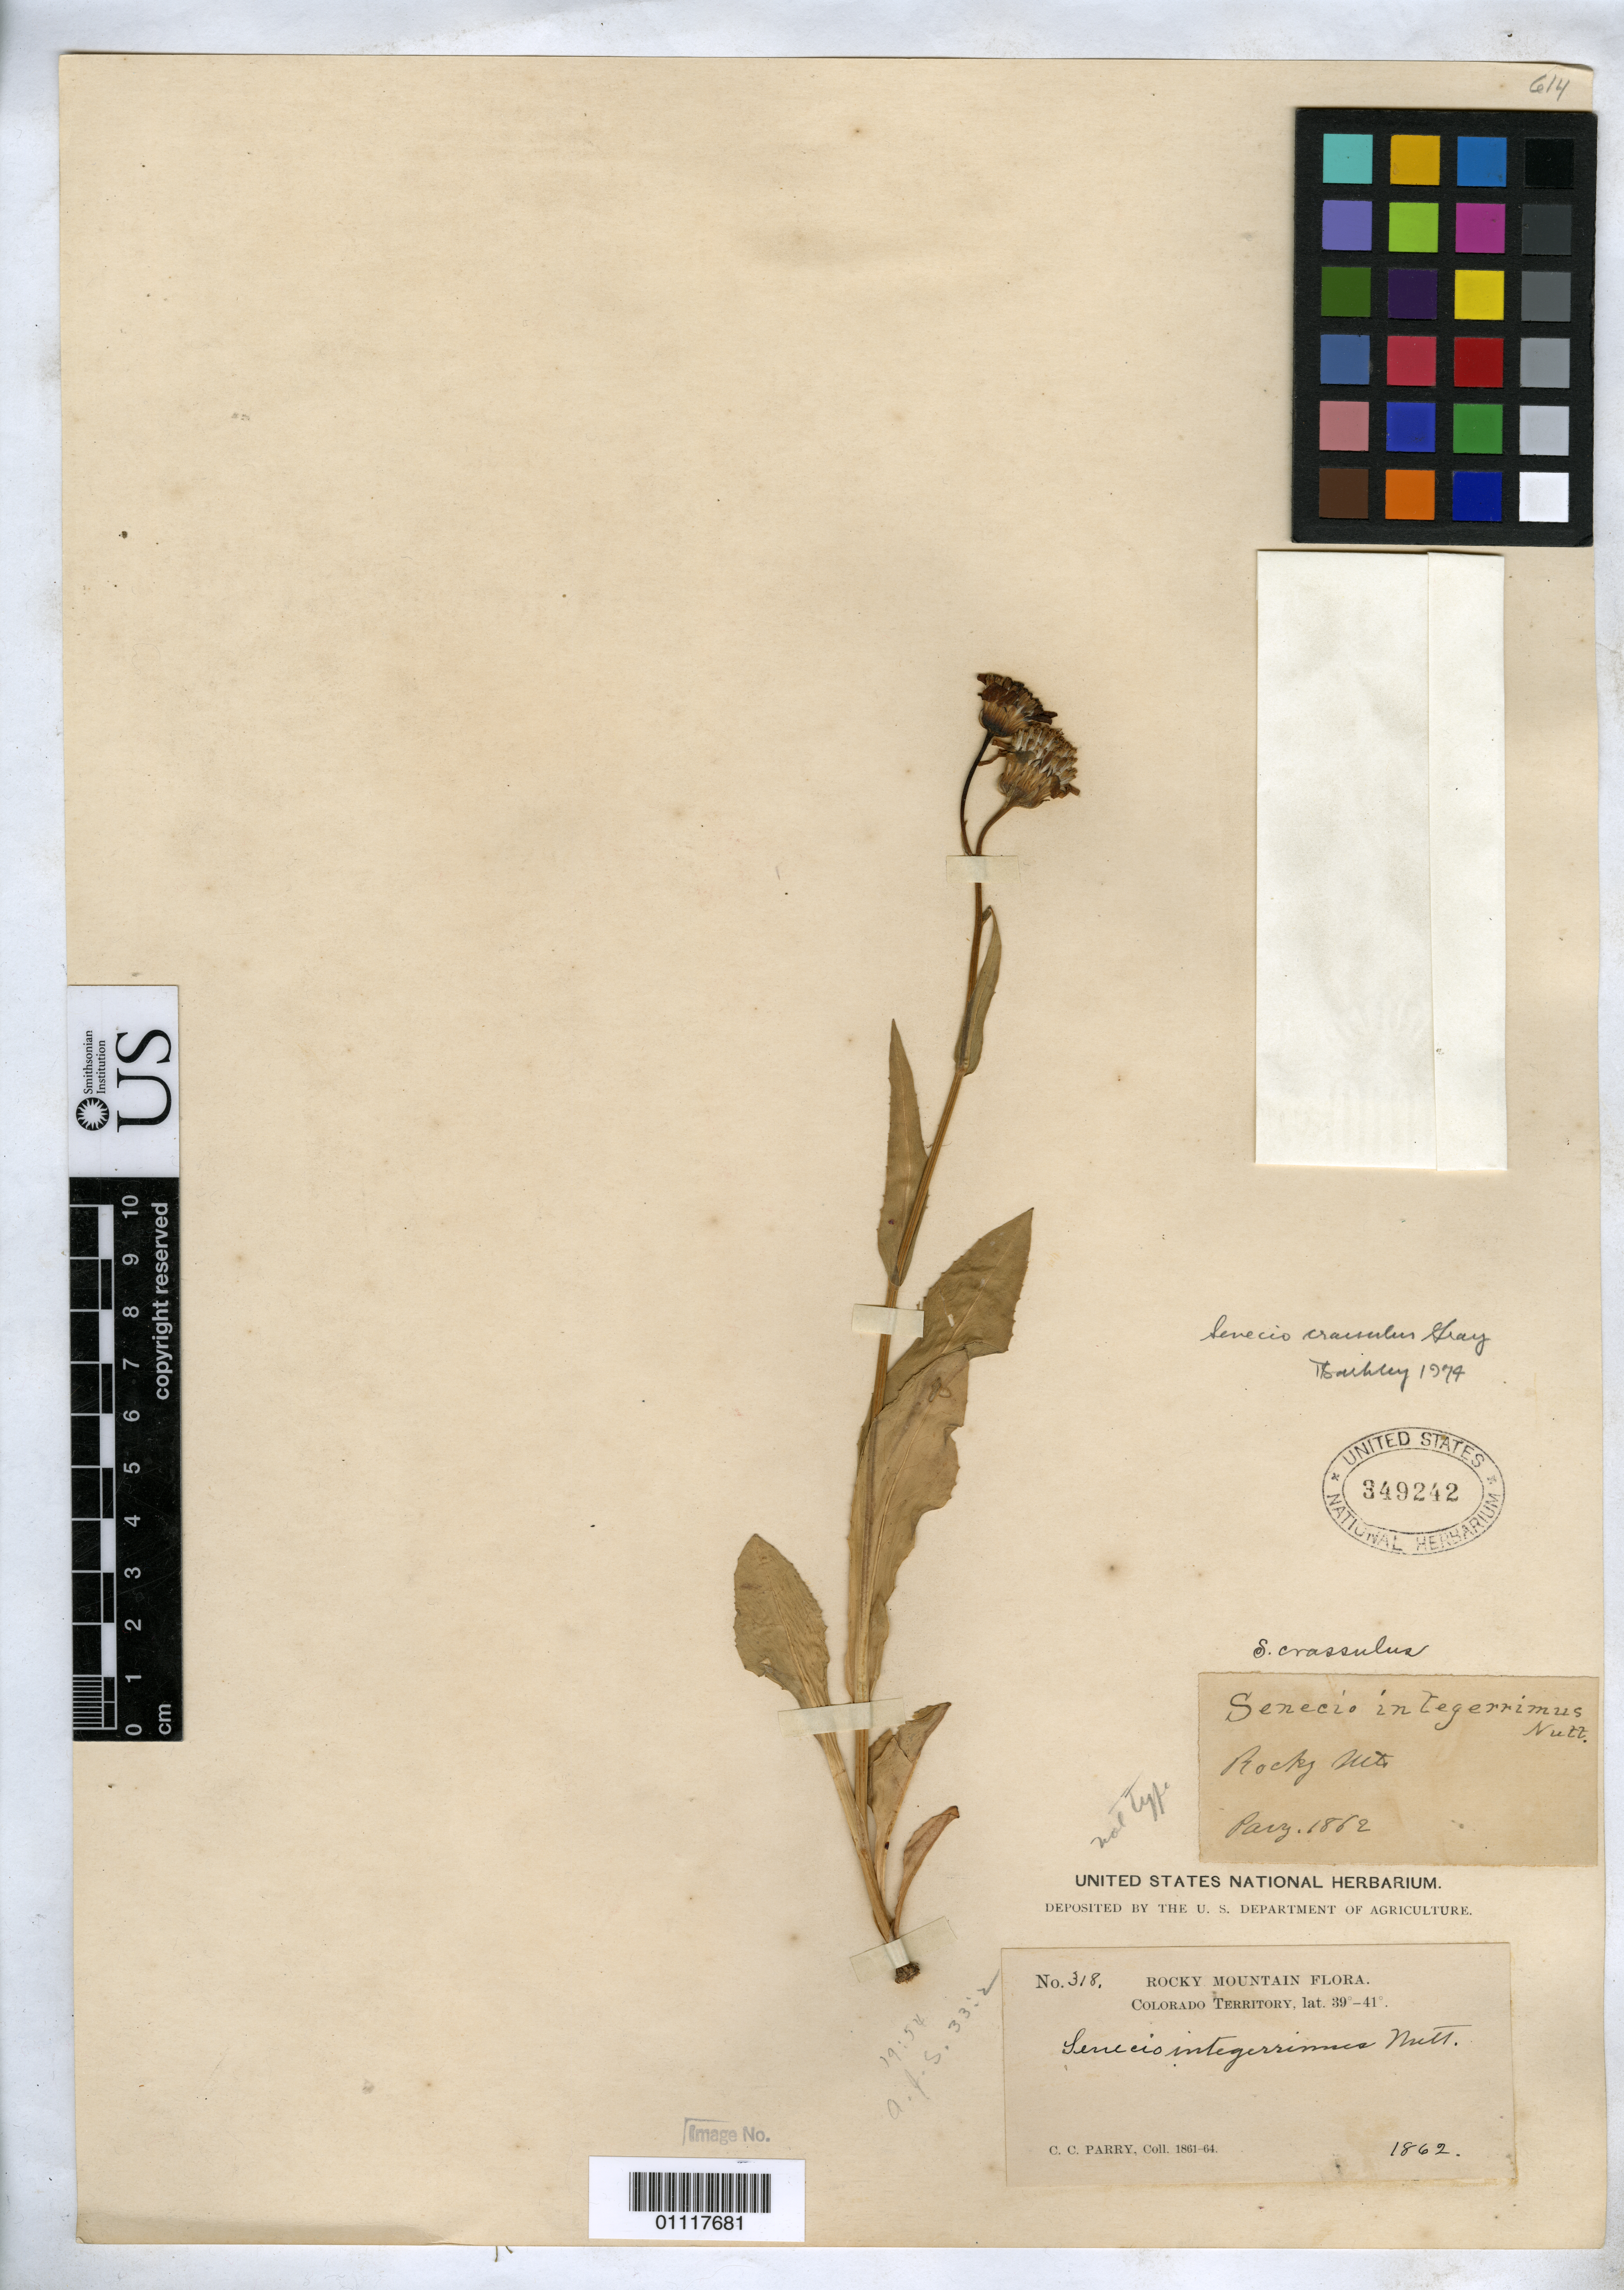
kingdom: Plantae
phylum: Tracheophyta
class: Magnoliopsida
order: Asterales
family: Asteraceae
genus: Senecio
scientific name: Senecio crassulus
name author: A. Gray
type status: Syntype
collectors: C. C. Parry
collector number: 318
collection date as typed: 1862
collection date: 1862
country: United States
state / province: Colorado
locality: Colorado Territory, lat. 39°-41°.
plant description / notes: Gray refers to his previous citation of "Senecio integerrima" (as a misidentification) in Proc. Acad. Nat. Sci. Phila. 15: 67 (1863) where he cites Parry 318 with that name.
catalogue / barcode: US 349242